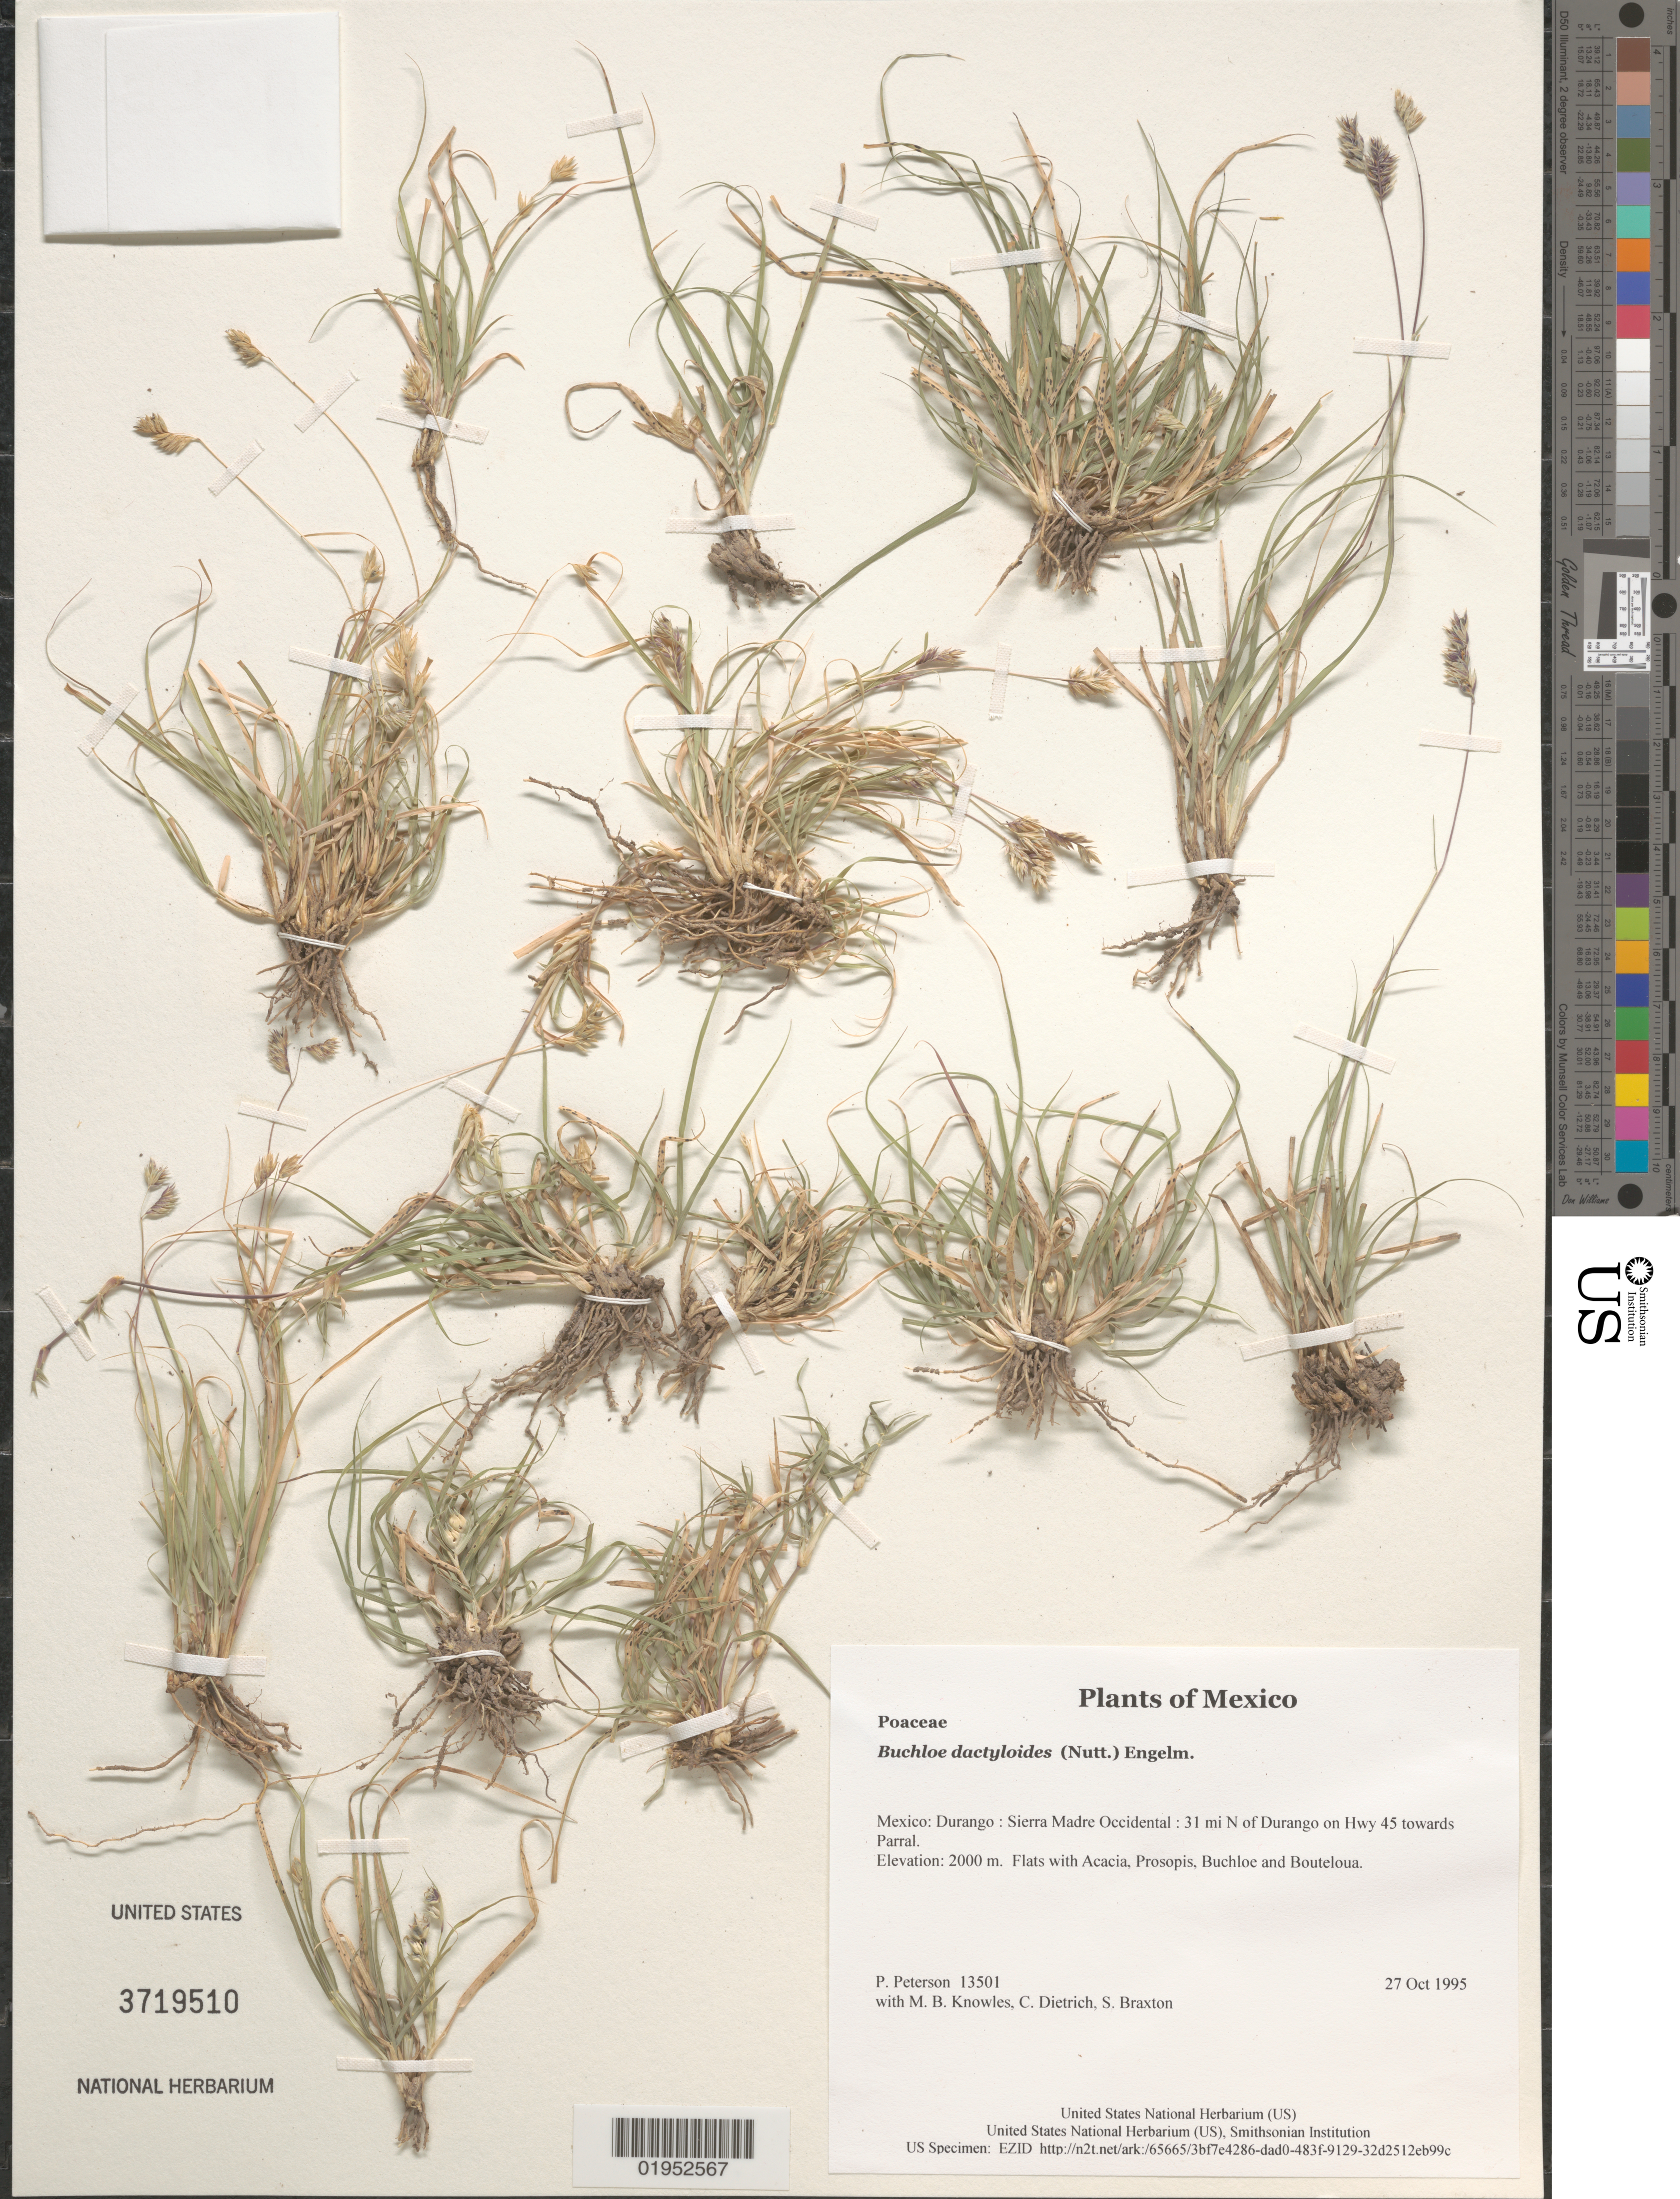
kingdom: Plantae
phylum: Tracheophyta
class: Liliopsida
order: Poales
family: Poaceae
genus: Buchloe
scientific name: Buchloe dactyloides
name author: (Nutt.) Engelm.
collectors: P. M. Peterson, M. B. Knowles, C. Dietrich & S. Braxton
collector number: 13501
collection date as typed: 27 Oct 1995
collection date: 1995-10-27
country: Mexico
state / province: Durango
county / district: Sierra Madre Occidental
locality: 31 mi N of Durango on Hwy 45 towards Parral.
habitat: Flats with Acacia, Prosopis, Buchloe and Bouteloua.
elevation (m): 2000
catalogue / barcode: US 3719510